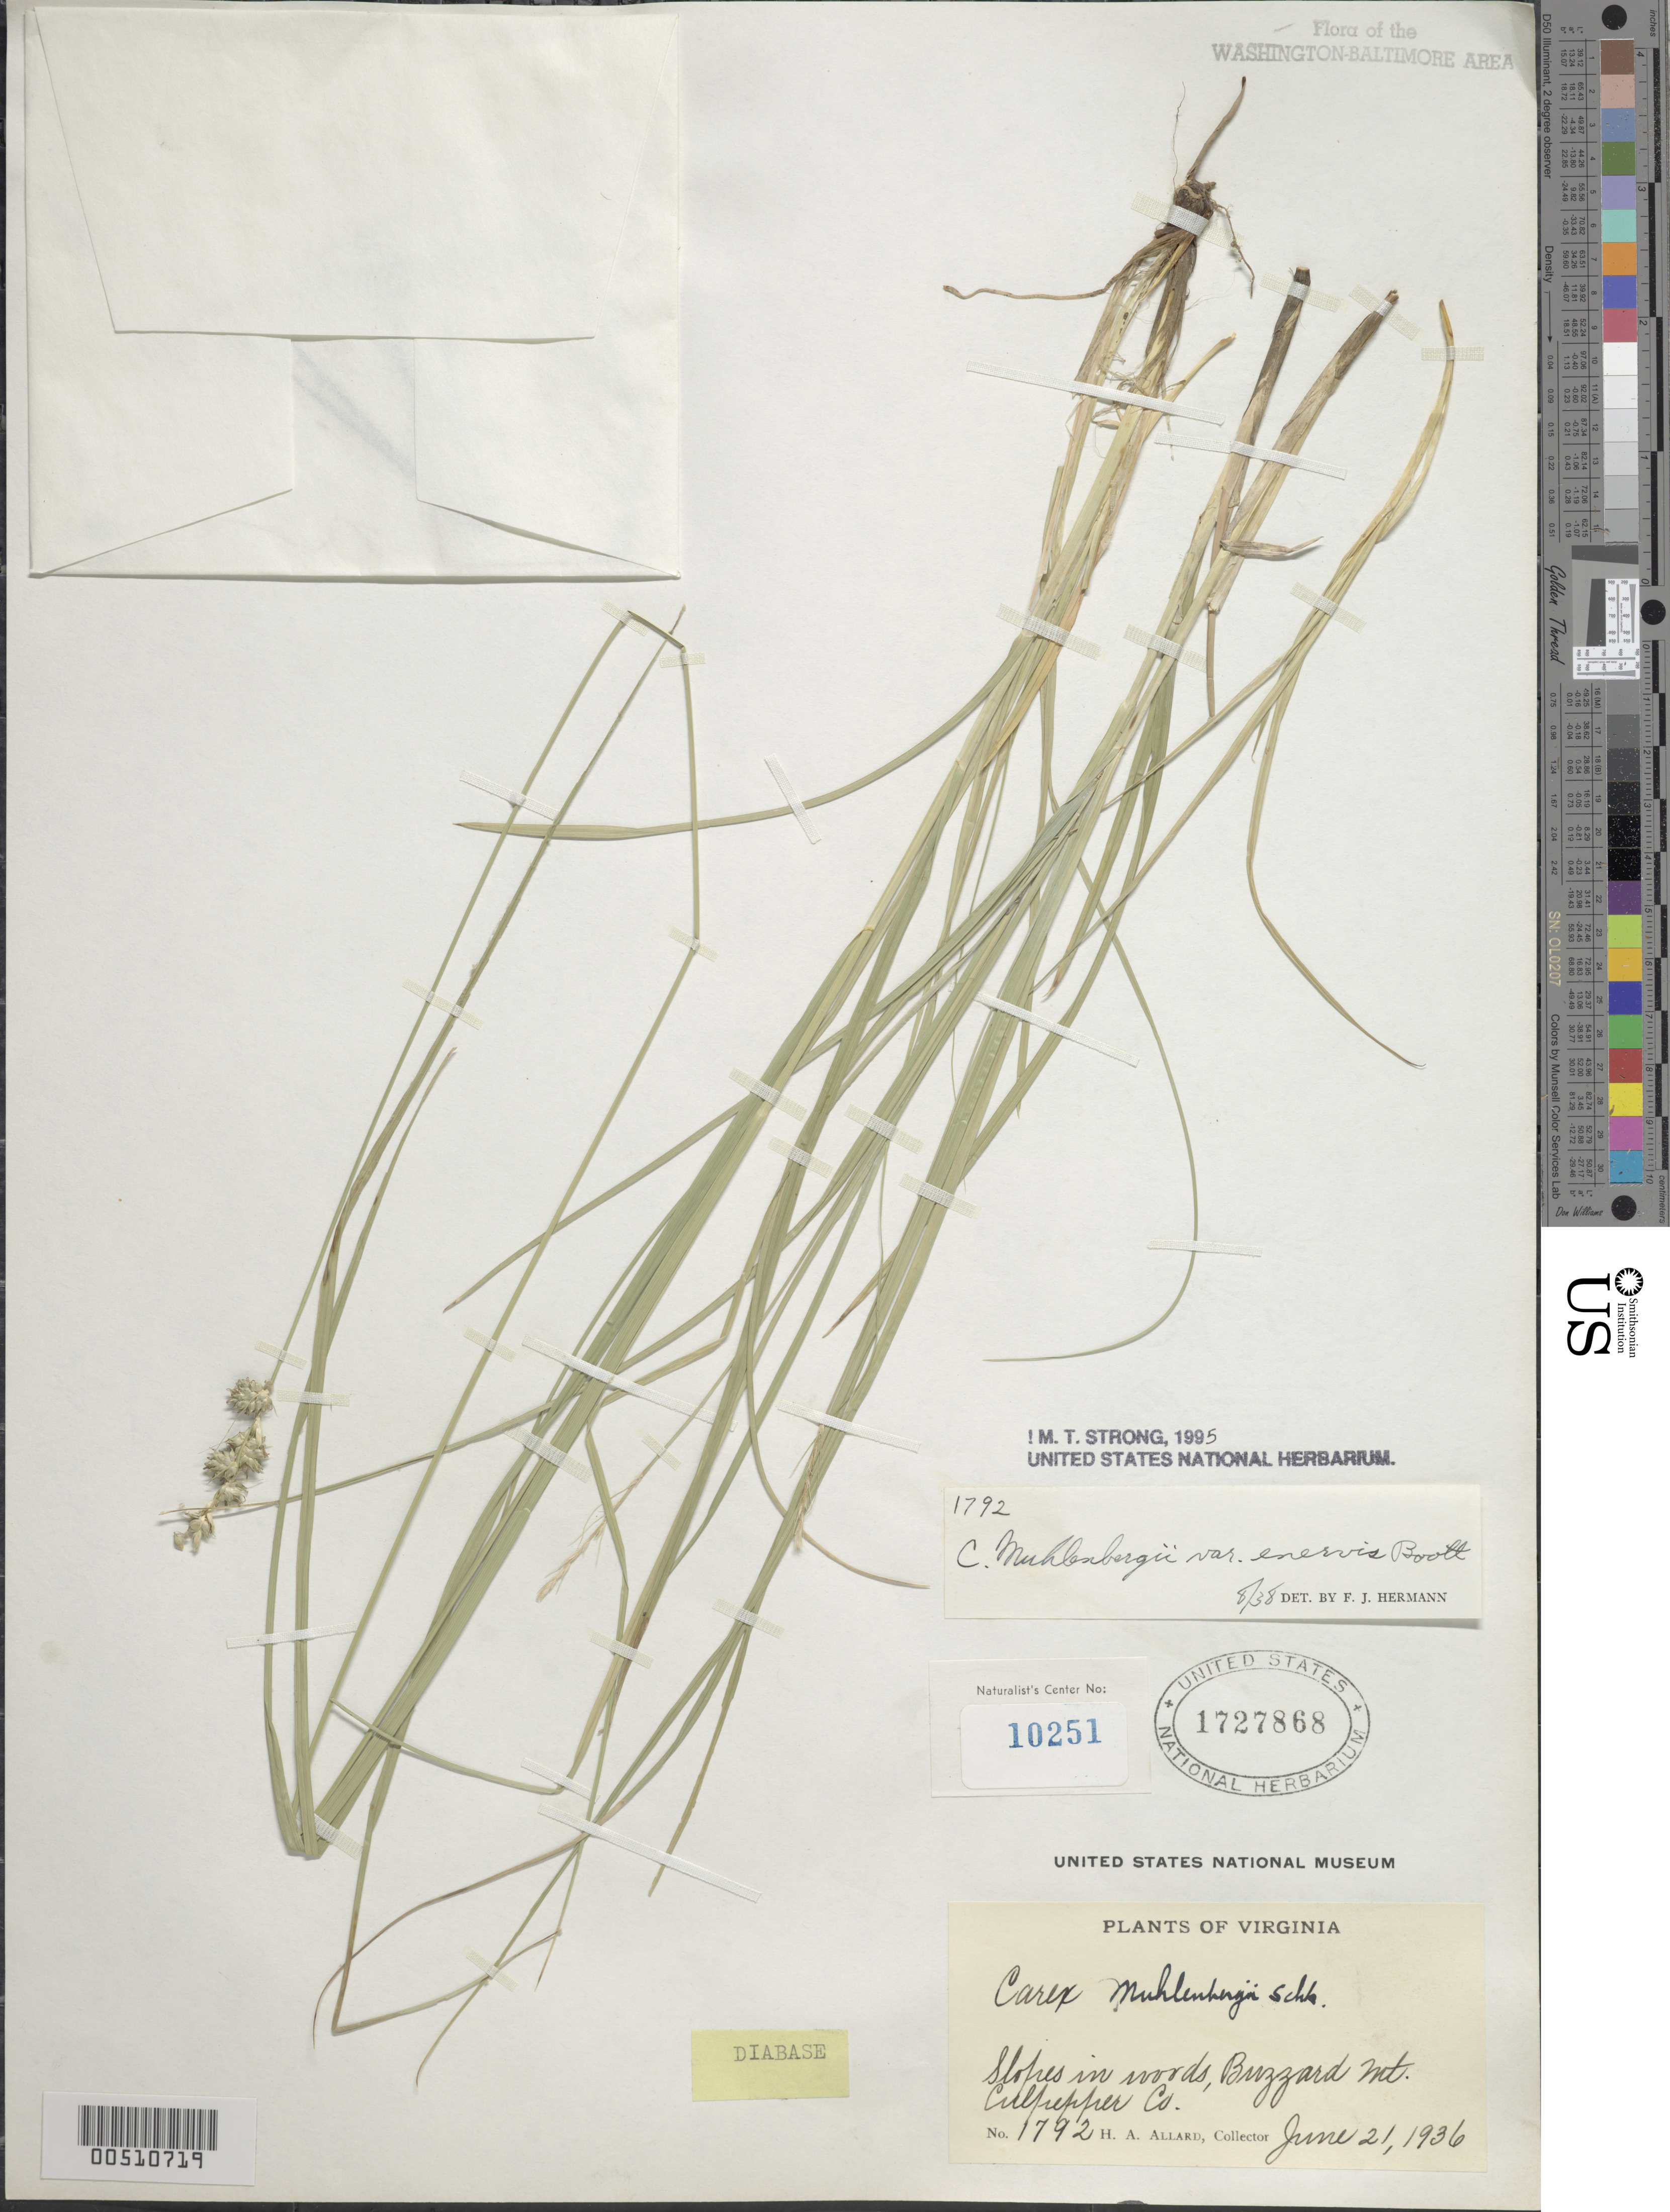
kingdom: Plantae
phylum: Tracheophyta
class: Liliopsida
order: Poales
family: Cyperaceae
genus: Carex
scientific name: Carex muehlenbergii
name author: Willd.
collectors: H. A. Allard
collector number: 1792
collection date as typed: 21 Jun 1936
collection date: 1936-06-21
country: United States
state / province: Virginia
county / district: Culpeper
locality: Buzzard Mt.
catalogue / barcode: US 1727868